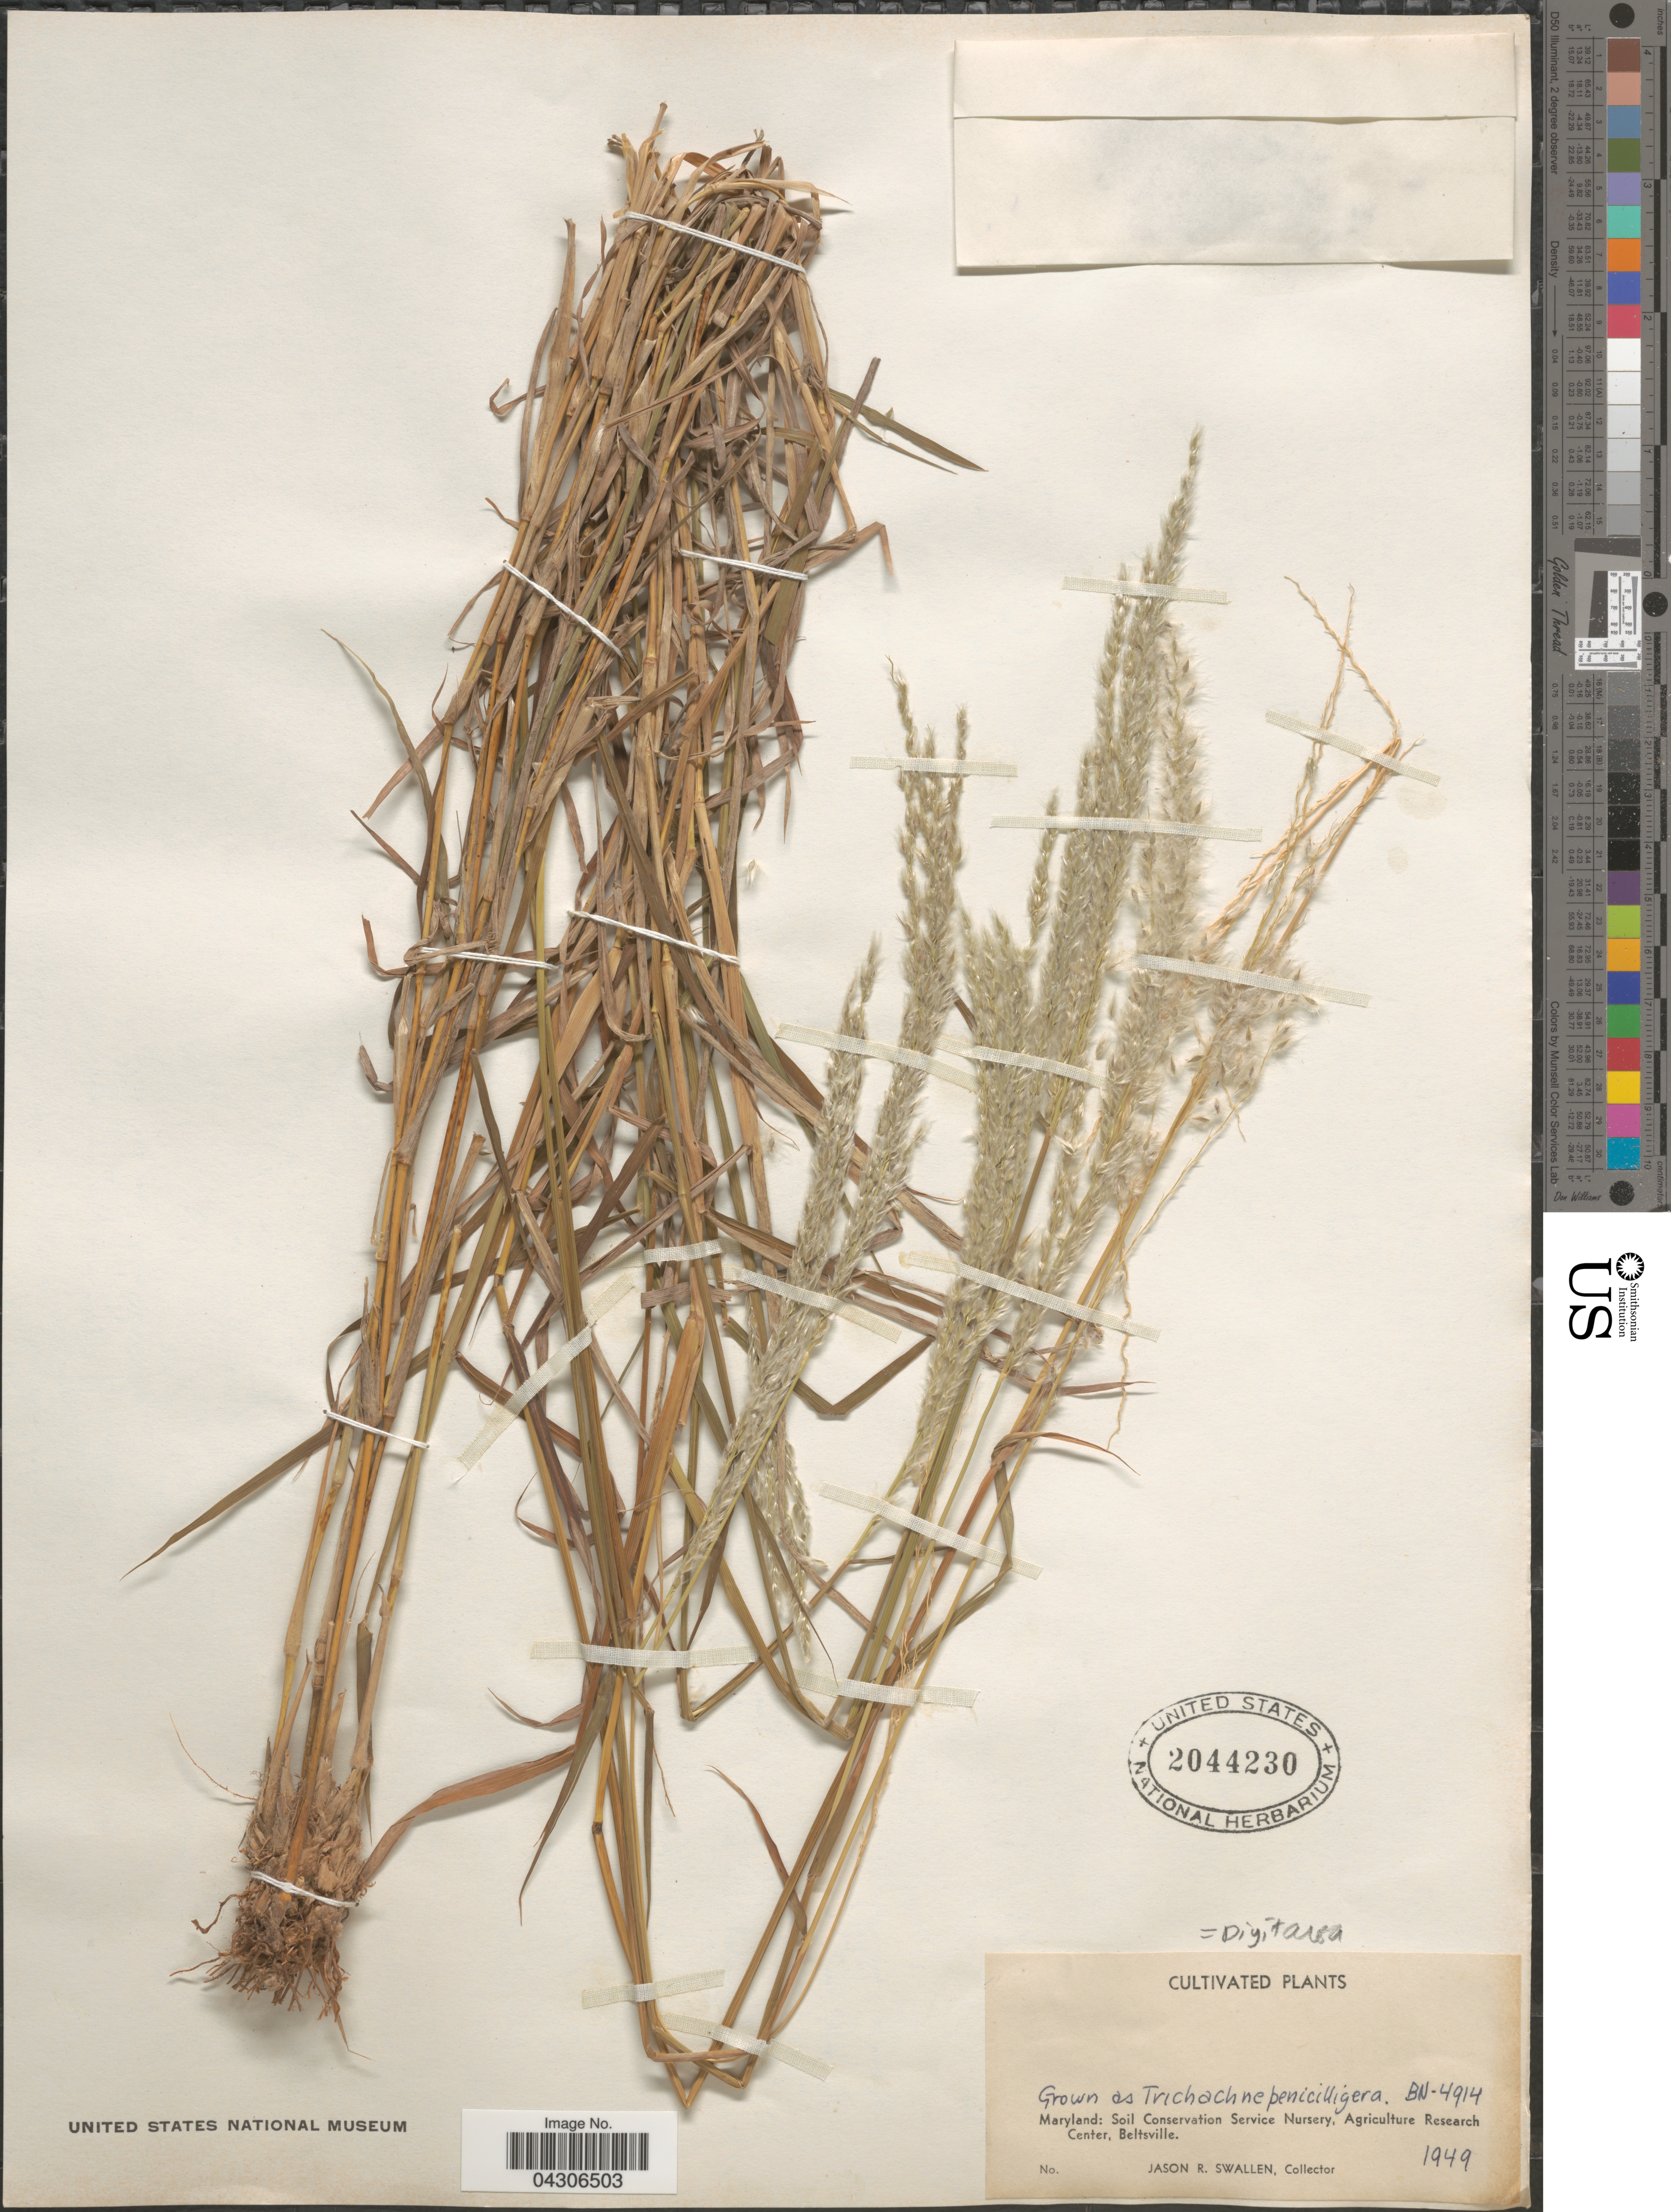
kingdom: Plantae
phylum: Tracheophyta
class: Liliopsida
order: Poales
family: Poaceae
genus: Digitaria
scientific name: Digitaria sp.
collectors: J. R. Swallen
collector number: BN-4914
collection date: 1949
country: United States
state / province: Maryland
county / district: Prince George's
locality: Soil Conservation Service Nursery, Agriculture Research Center, Beltsville.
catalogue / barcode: US 2044230